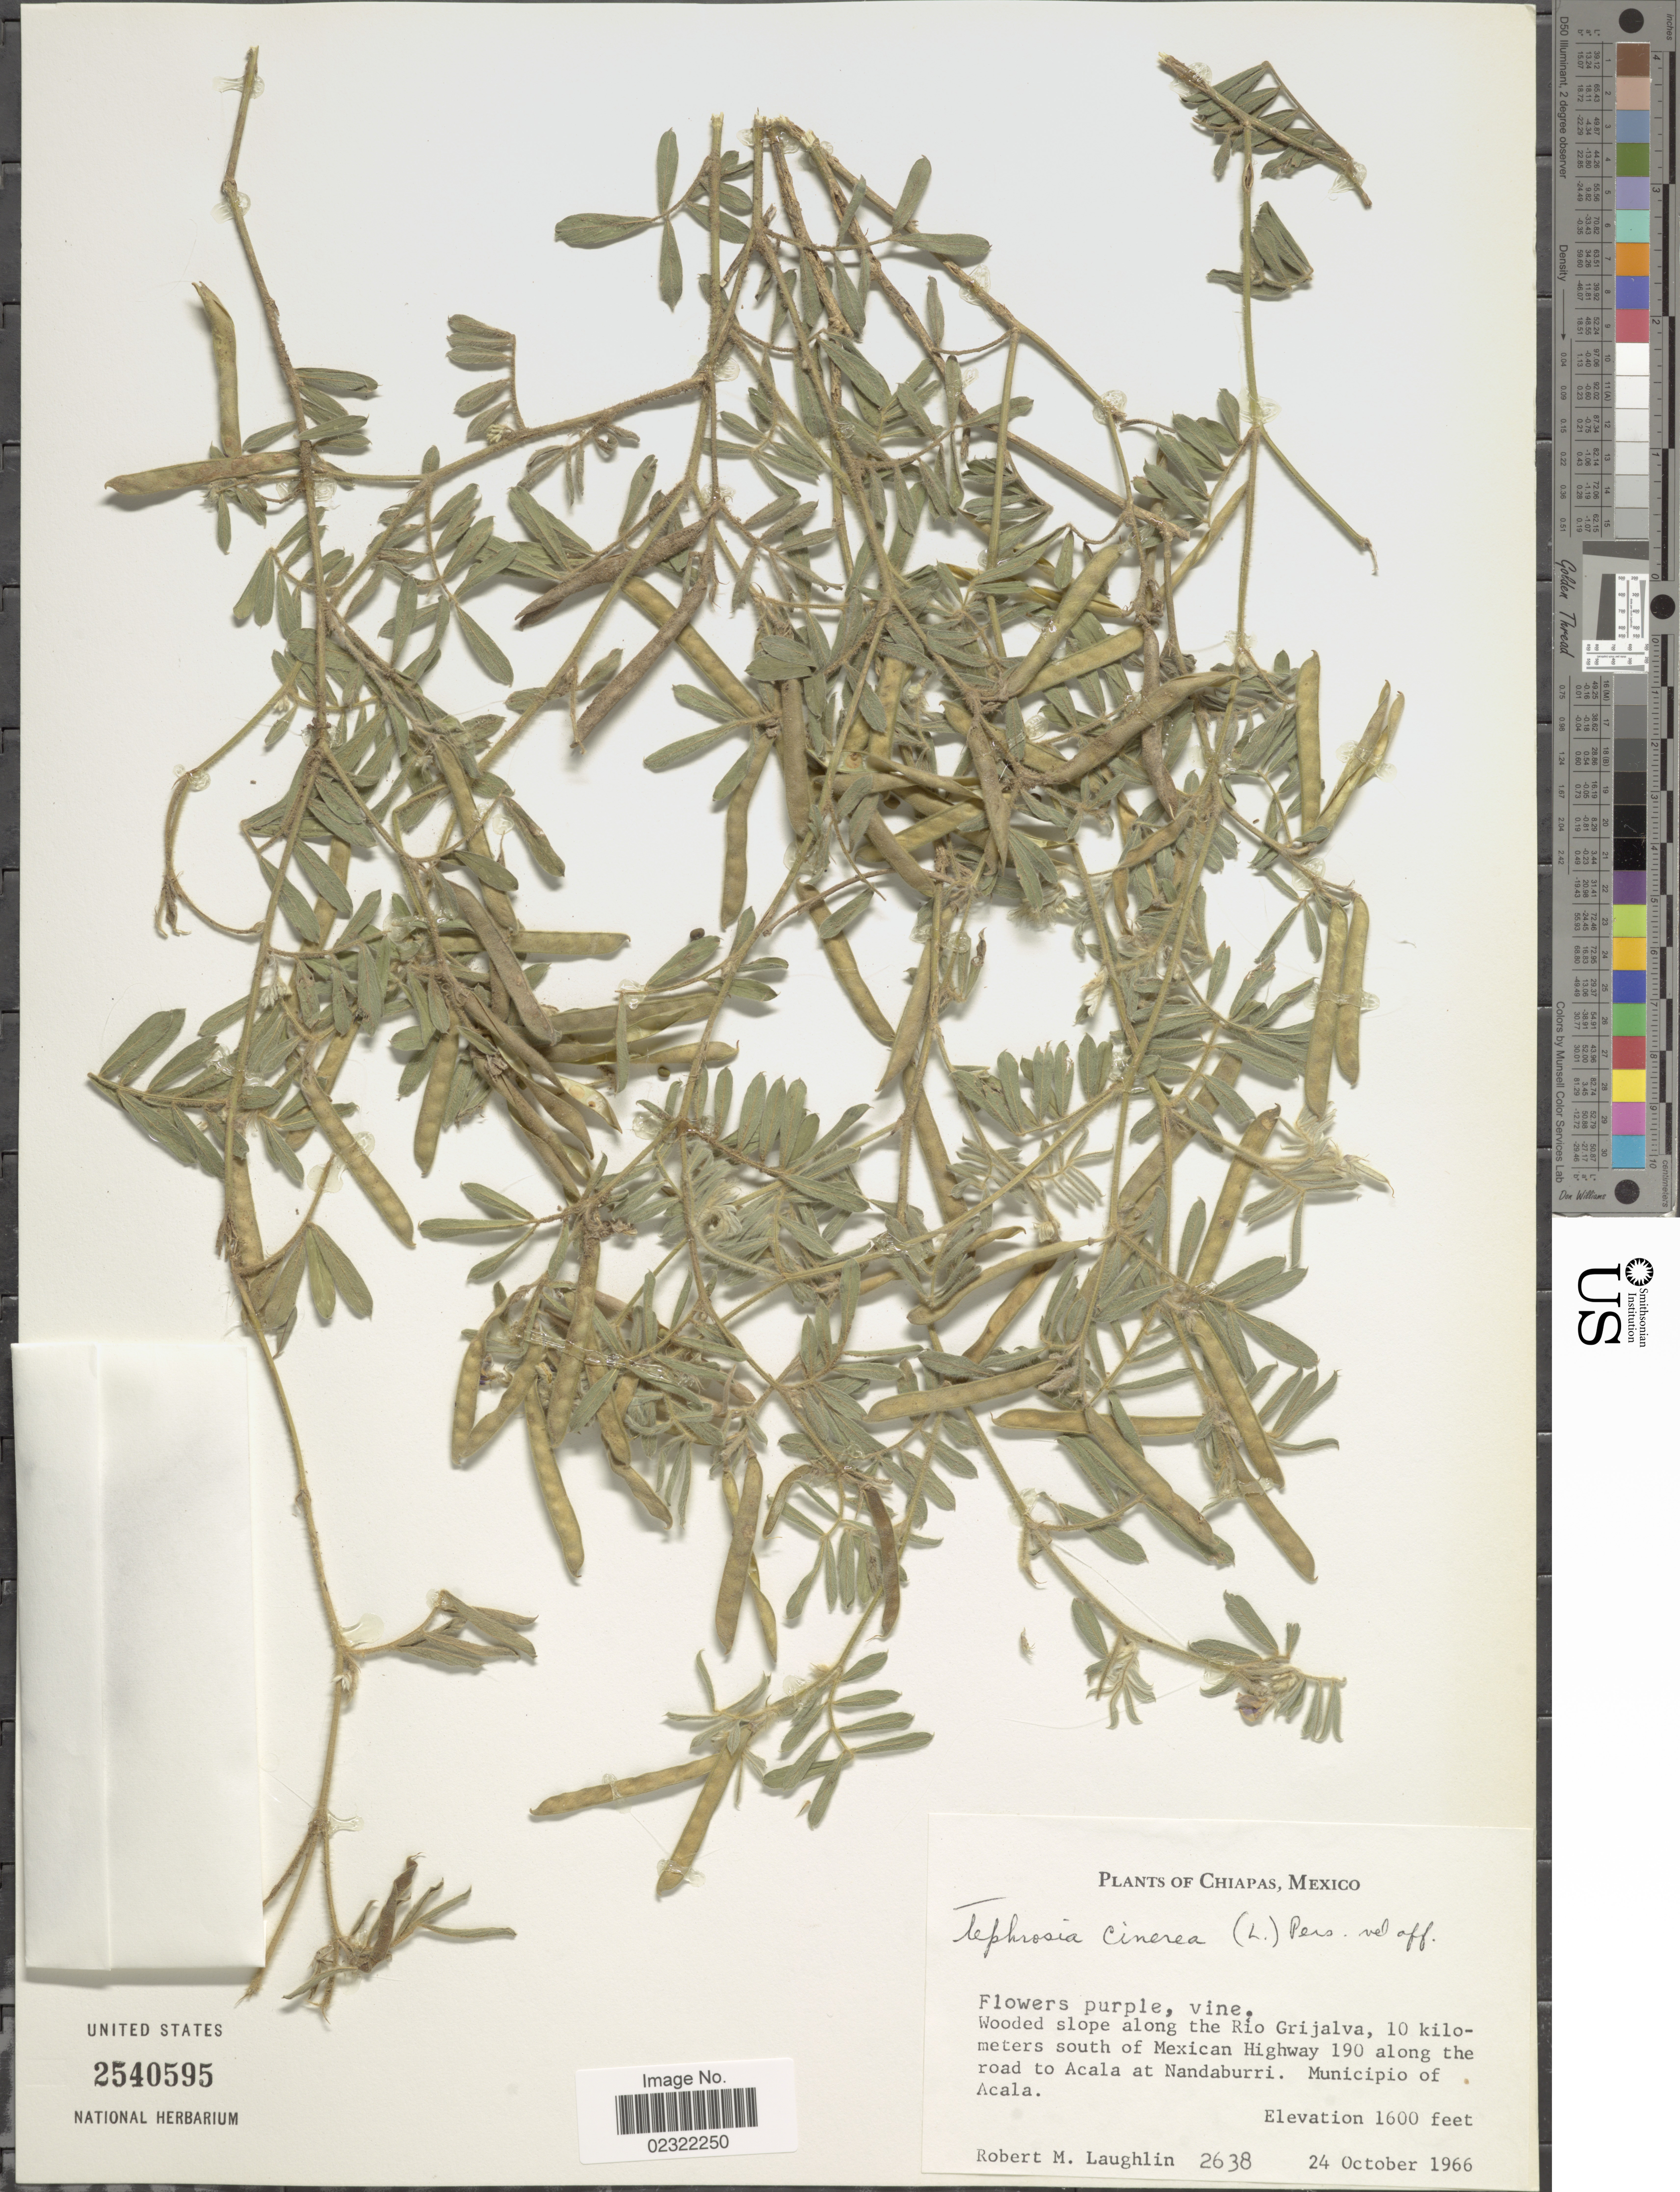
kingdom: Plantae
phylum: Tracheophyta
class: Magnoliopsida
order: Fabales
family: Fabaceae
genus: Tephrosia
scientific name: Tephrosia cinerea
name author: (L.) Pers.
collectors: R. M. Laughlin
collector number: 2638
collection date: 1966-10-24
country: Mexico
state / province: Chiapas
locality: Wooded slope along the Rio Grijalva, 10 kilometers south of Mexican Highway 190 along the road to Acala at Nandaburri, Municipio of Acala.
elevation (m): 488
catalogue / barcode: US 2540595